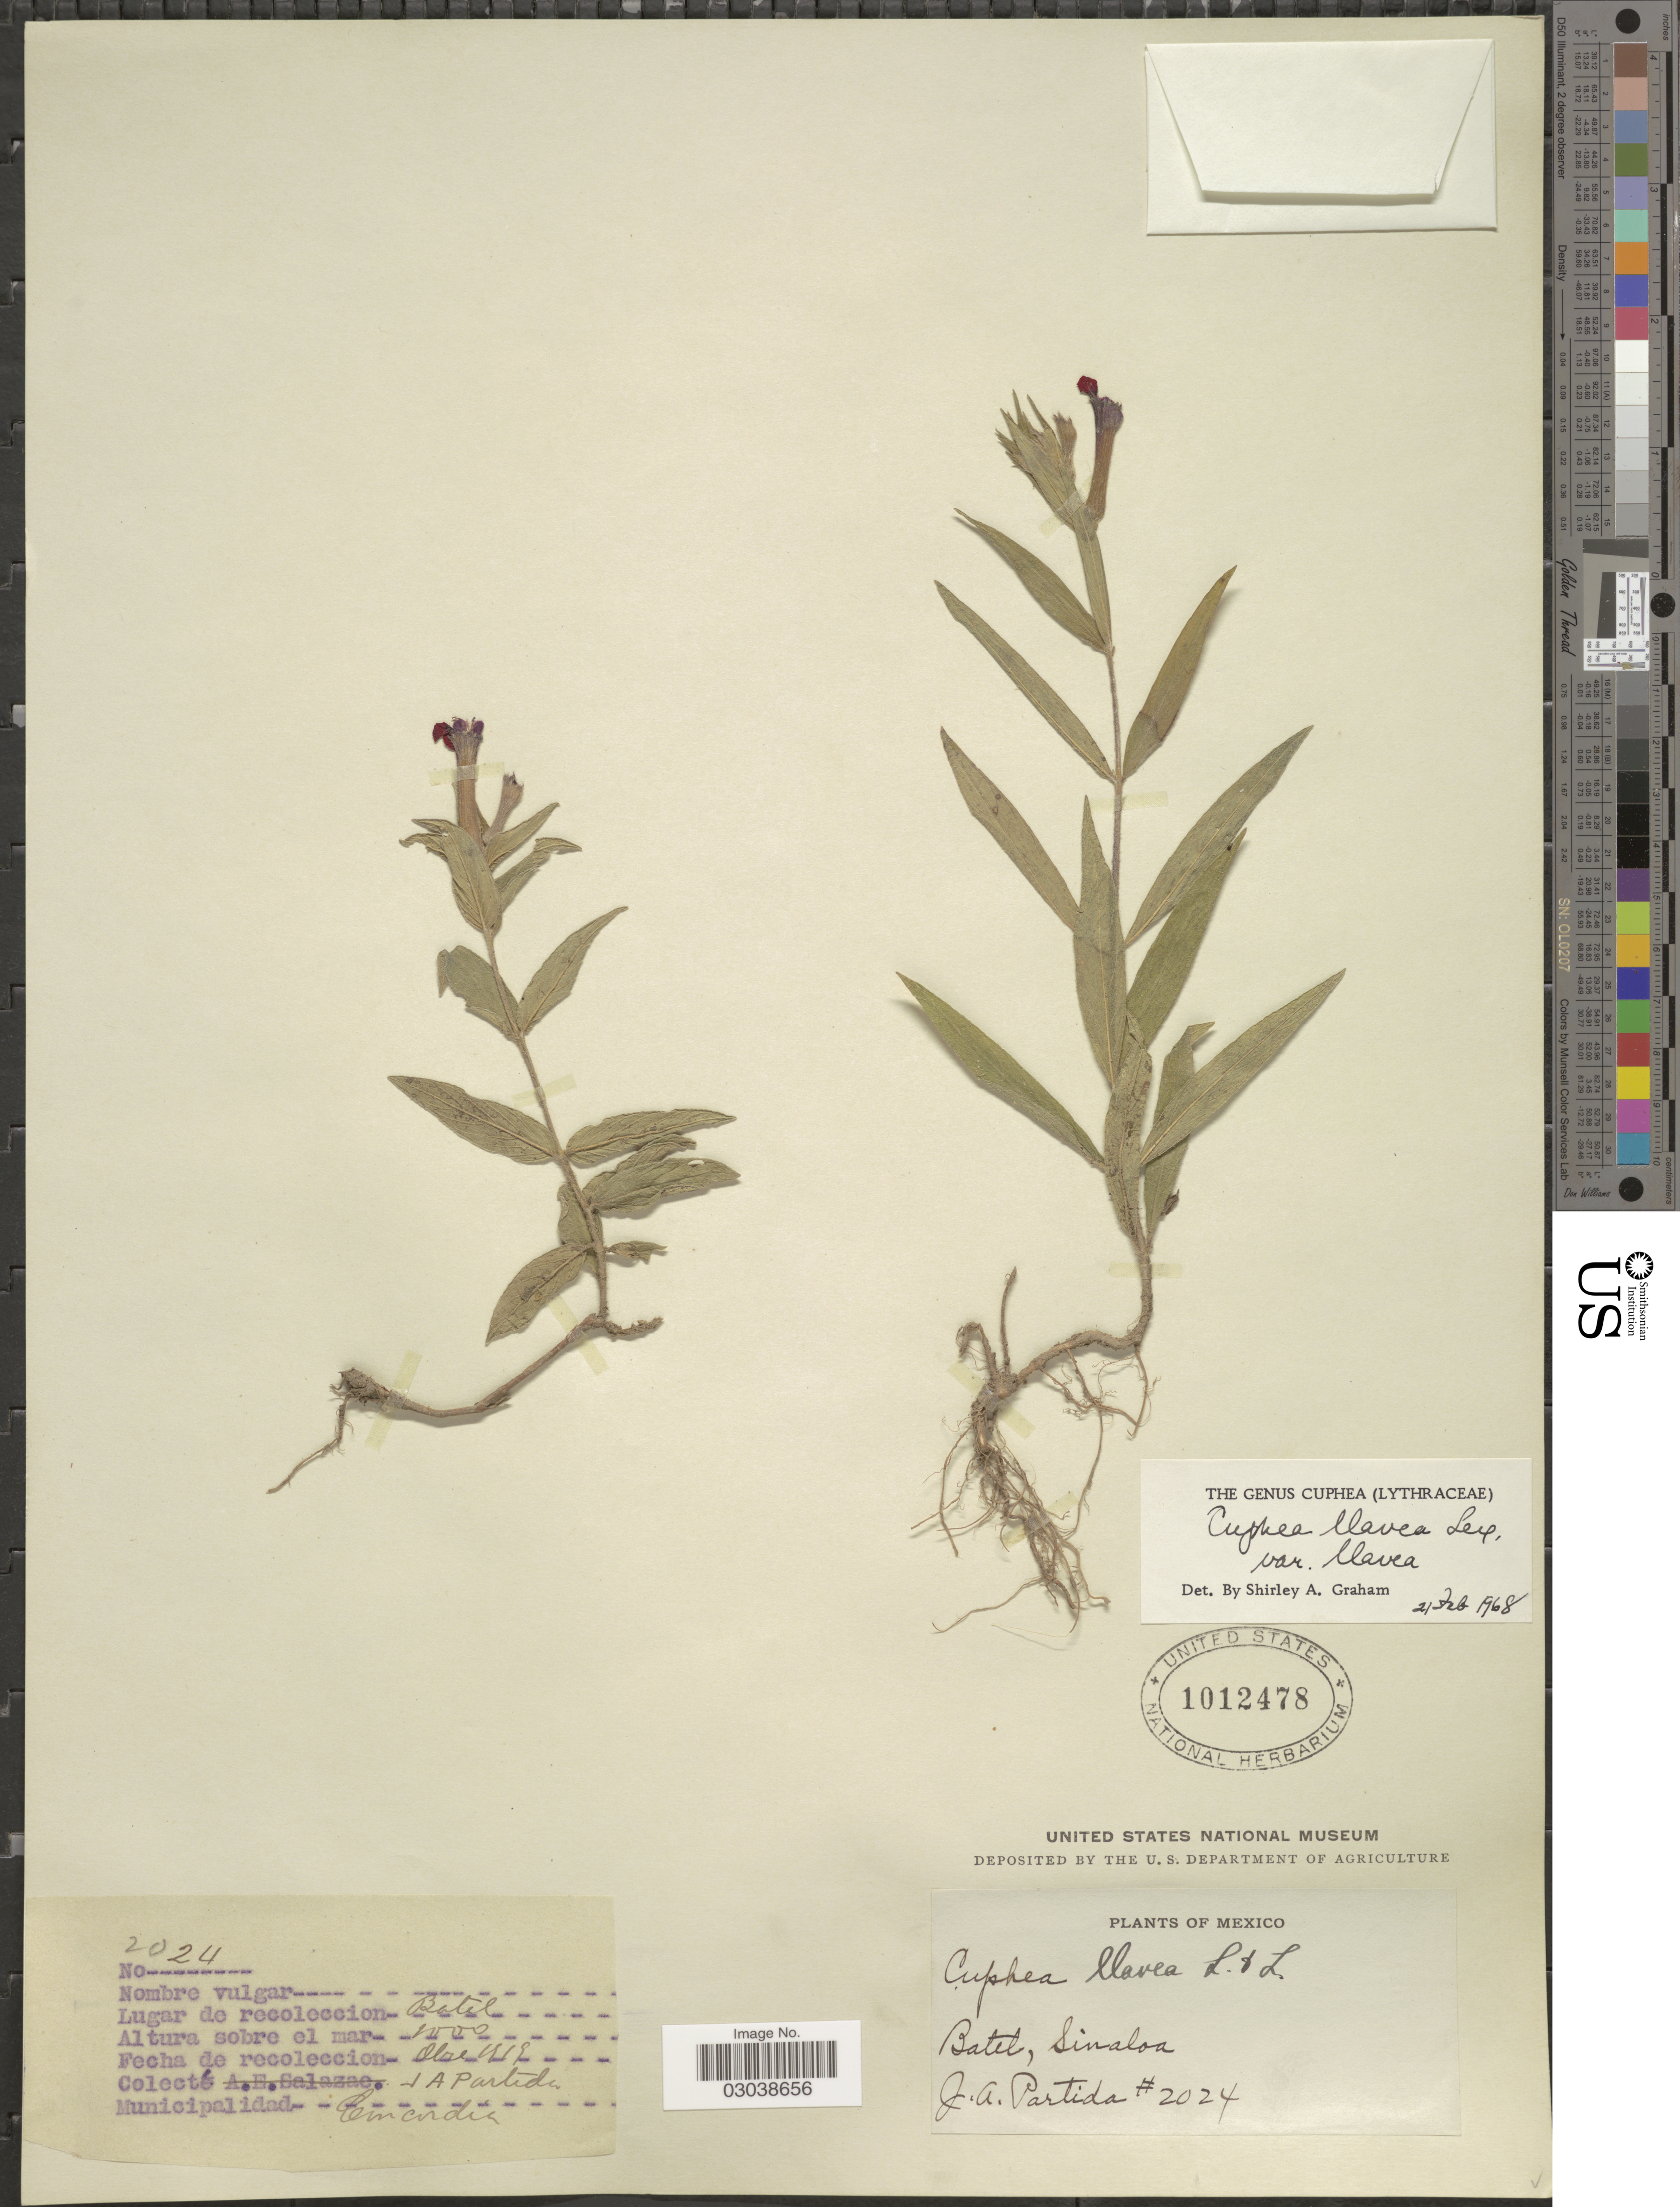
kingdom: Plantae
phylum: Tracheophyta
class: Magnoliopsida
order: Myrtales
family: Lythraceae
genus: Cuphea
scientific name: Cuphea llavea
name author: Lex.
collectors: J. Partida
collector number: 2024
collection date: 1919-04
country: Mexico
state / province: Sinaloa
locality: Batel, Sinaloa.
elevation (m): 1000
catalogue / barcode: US 1012478